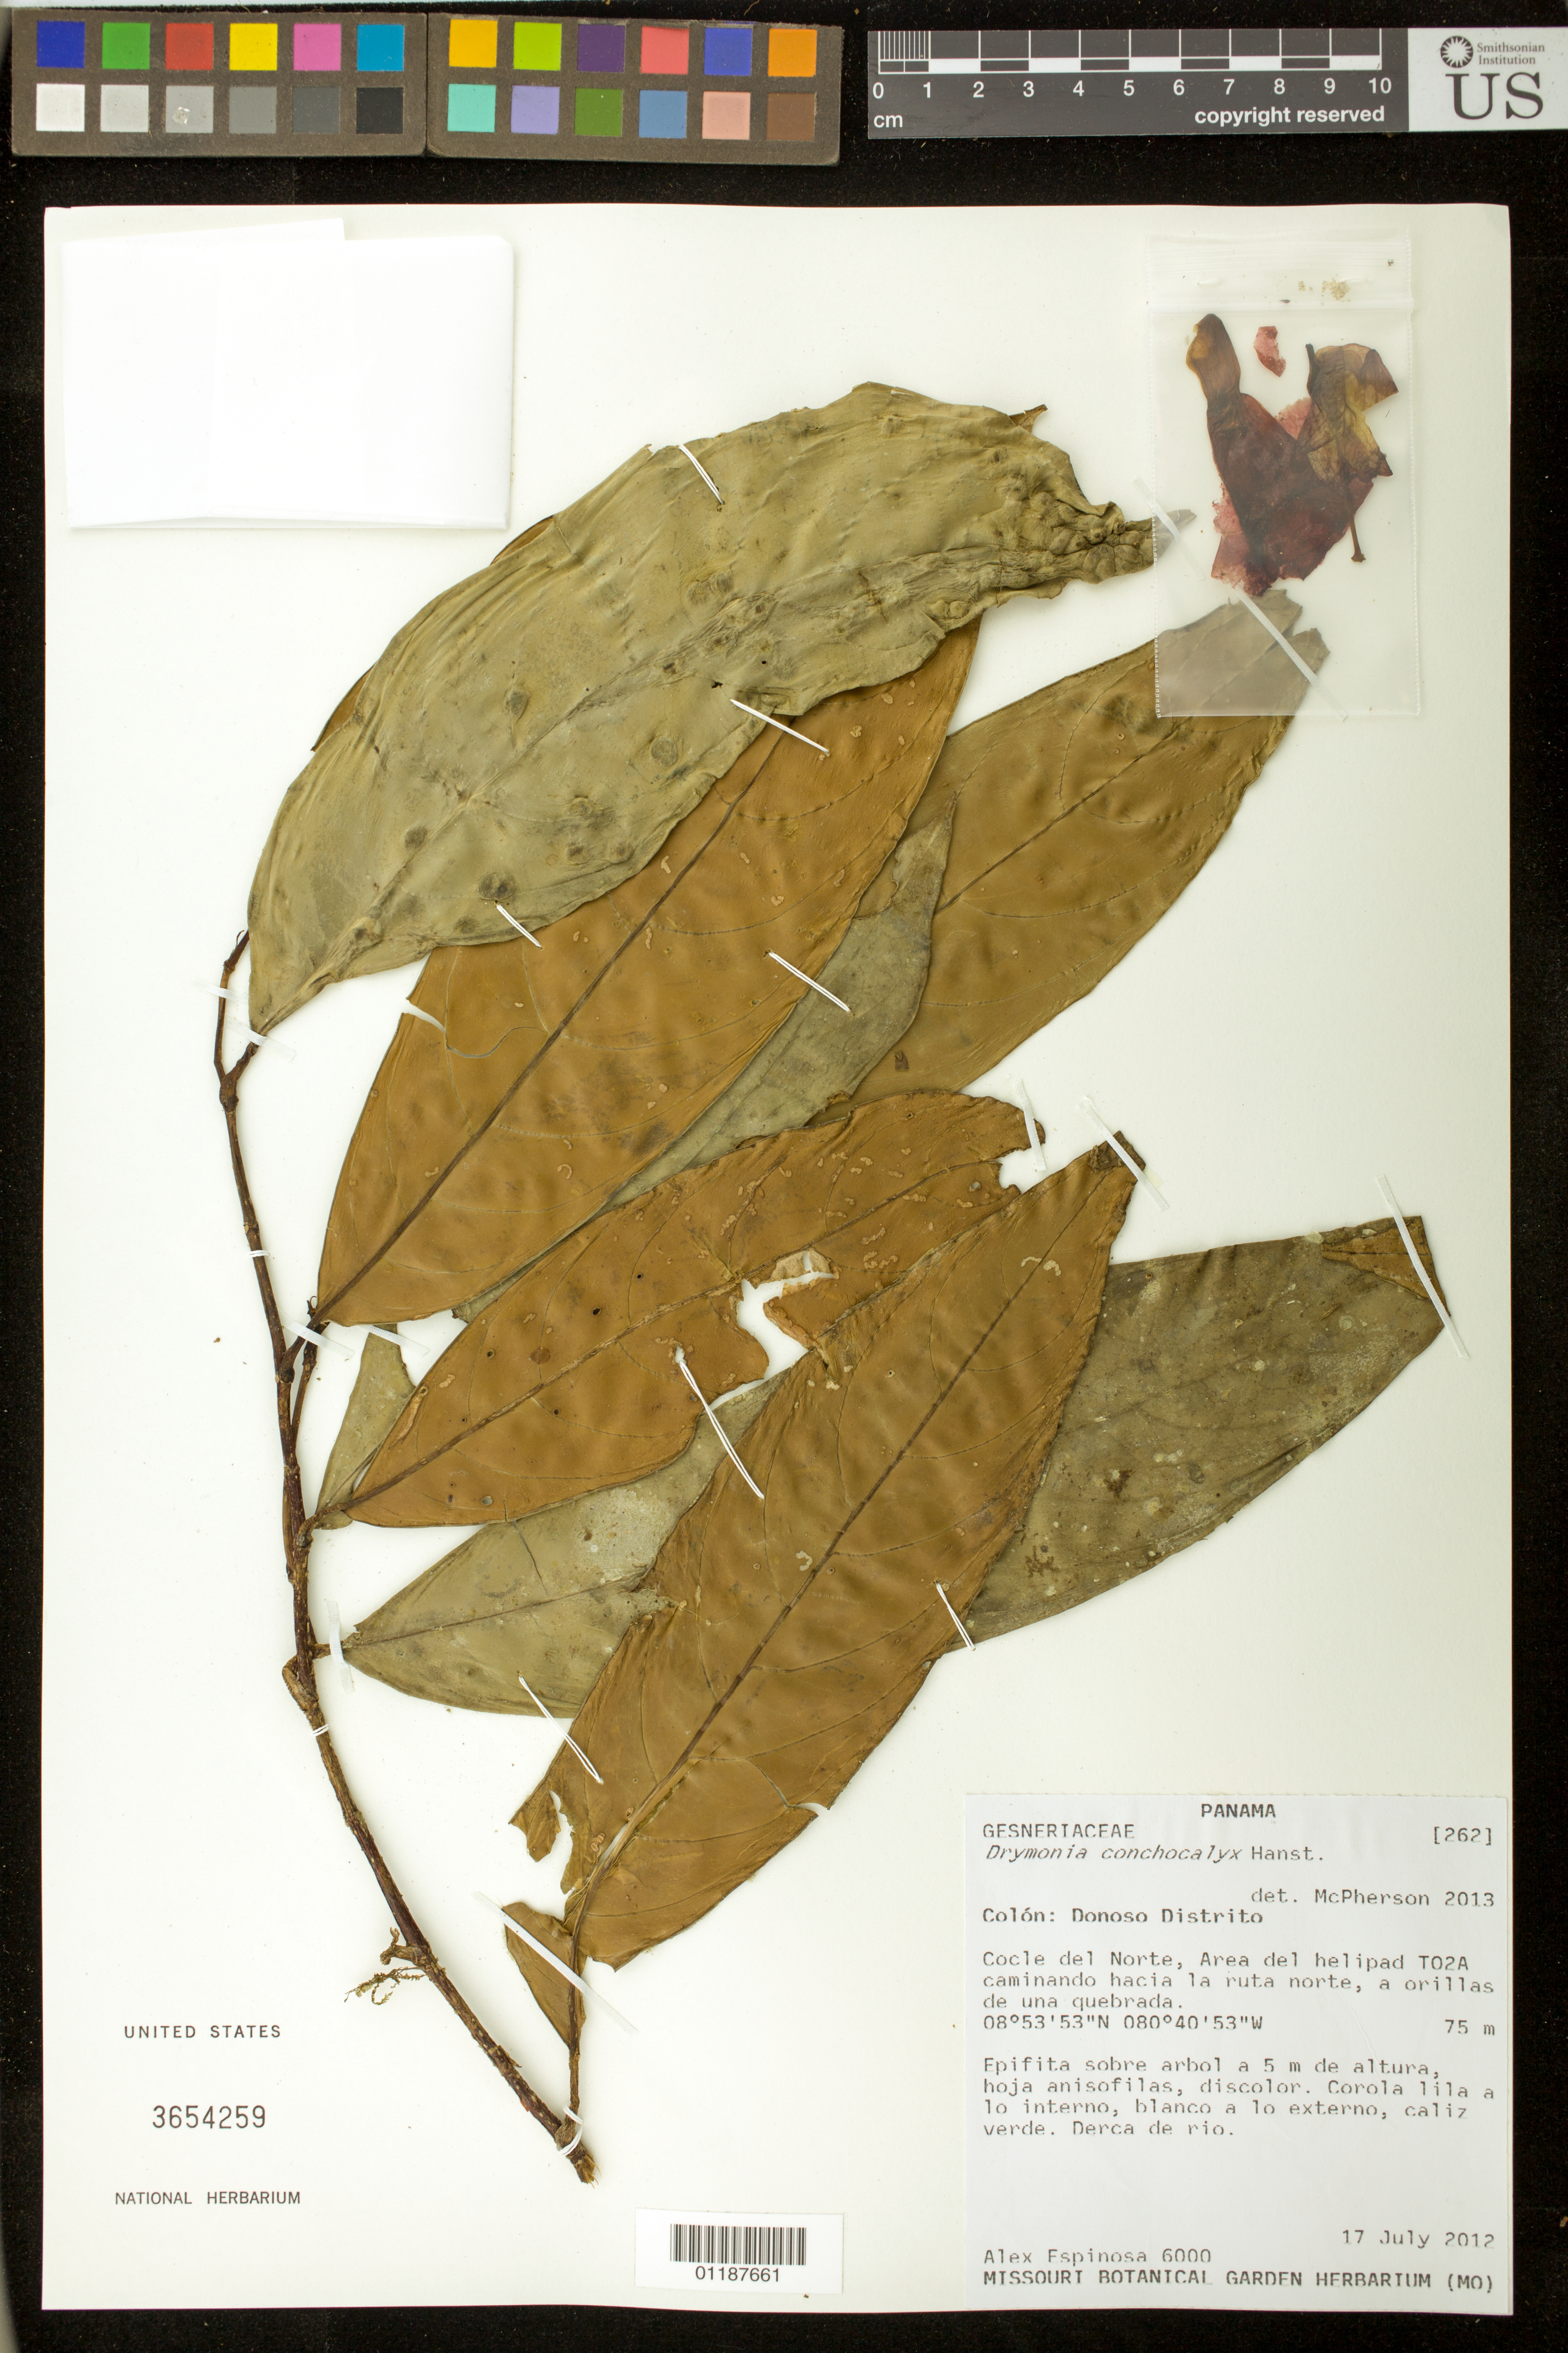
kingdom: Plantae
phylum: Tracheophyta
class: Magnoliopsida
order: Lamiales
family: Gesneriaceae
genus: Drymonia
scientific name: Drymonia conchocalyx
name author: Hanst.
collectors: A. Espinosa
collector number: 6000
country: Panama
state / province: Colón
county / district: Donoso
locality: Cocle del MNorte, Area del helipad T02A caminando hacia la ruta nortek a orillas de una quebrada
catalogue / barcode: US 3654259